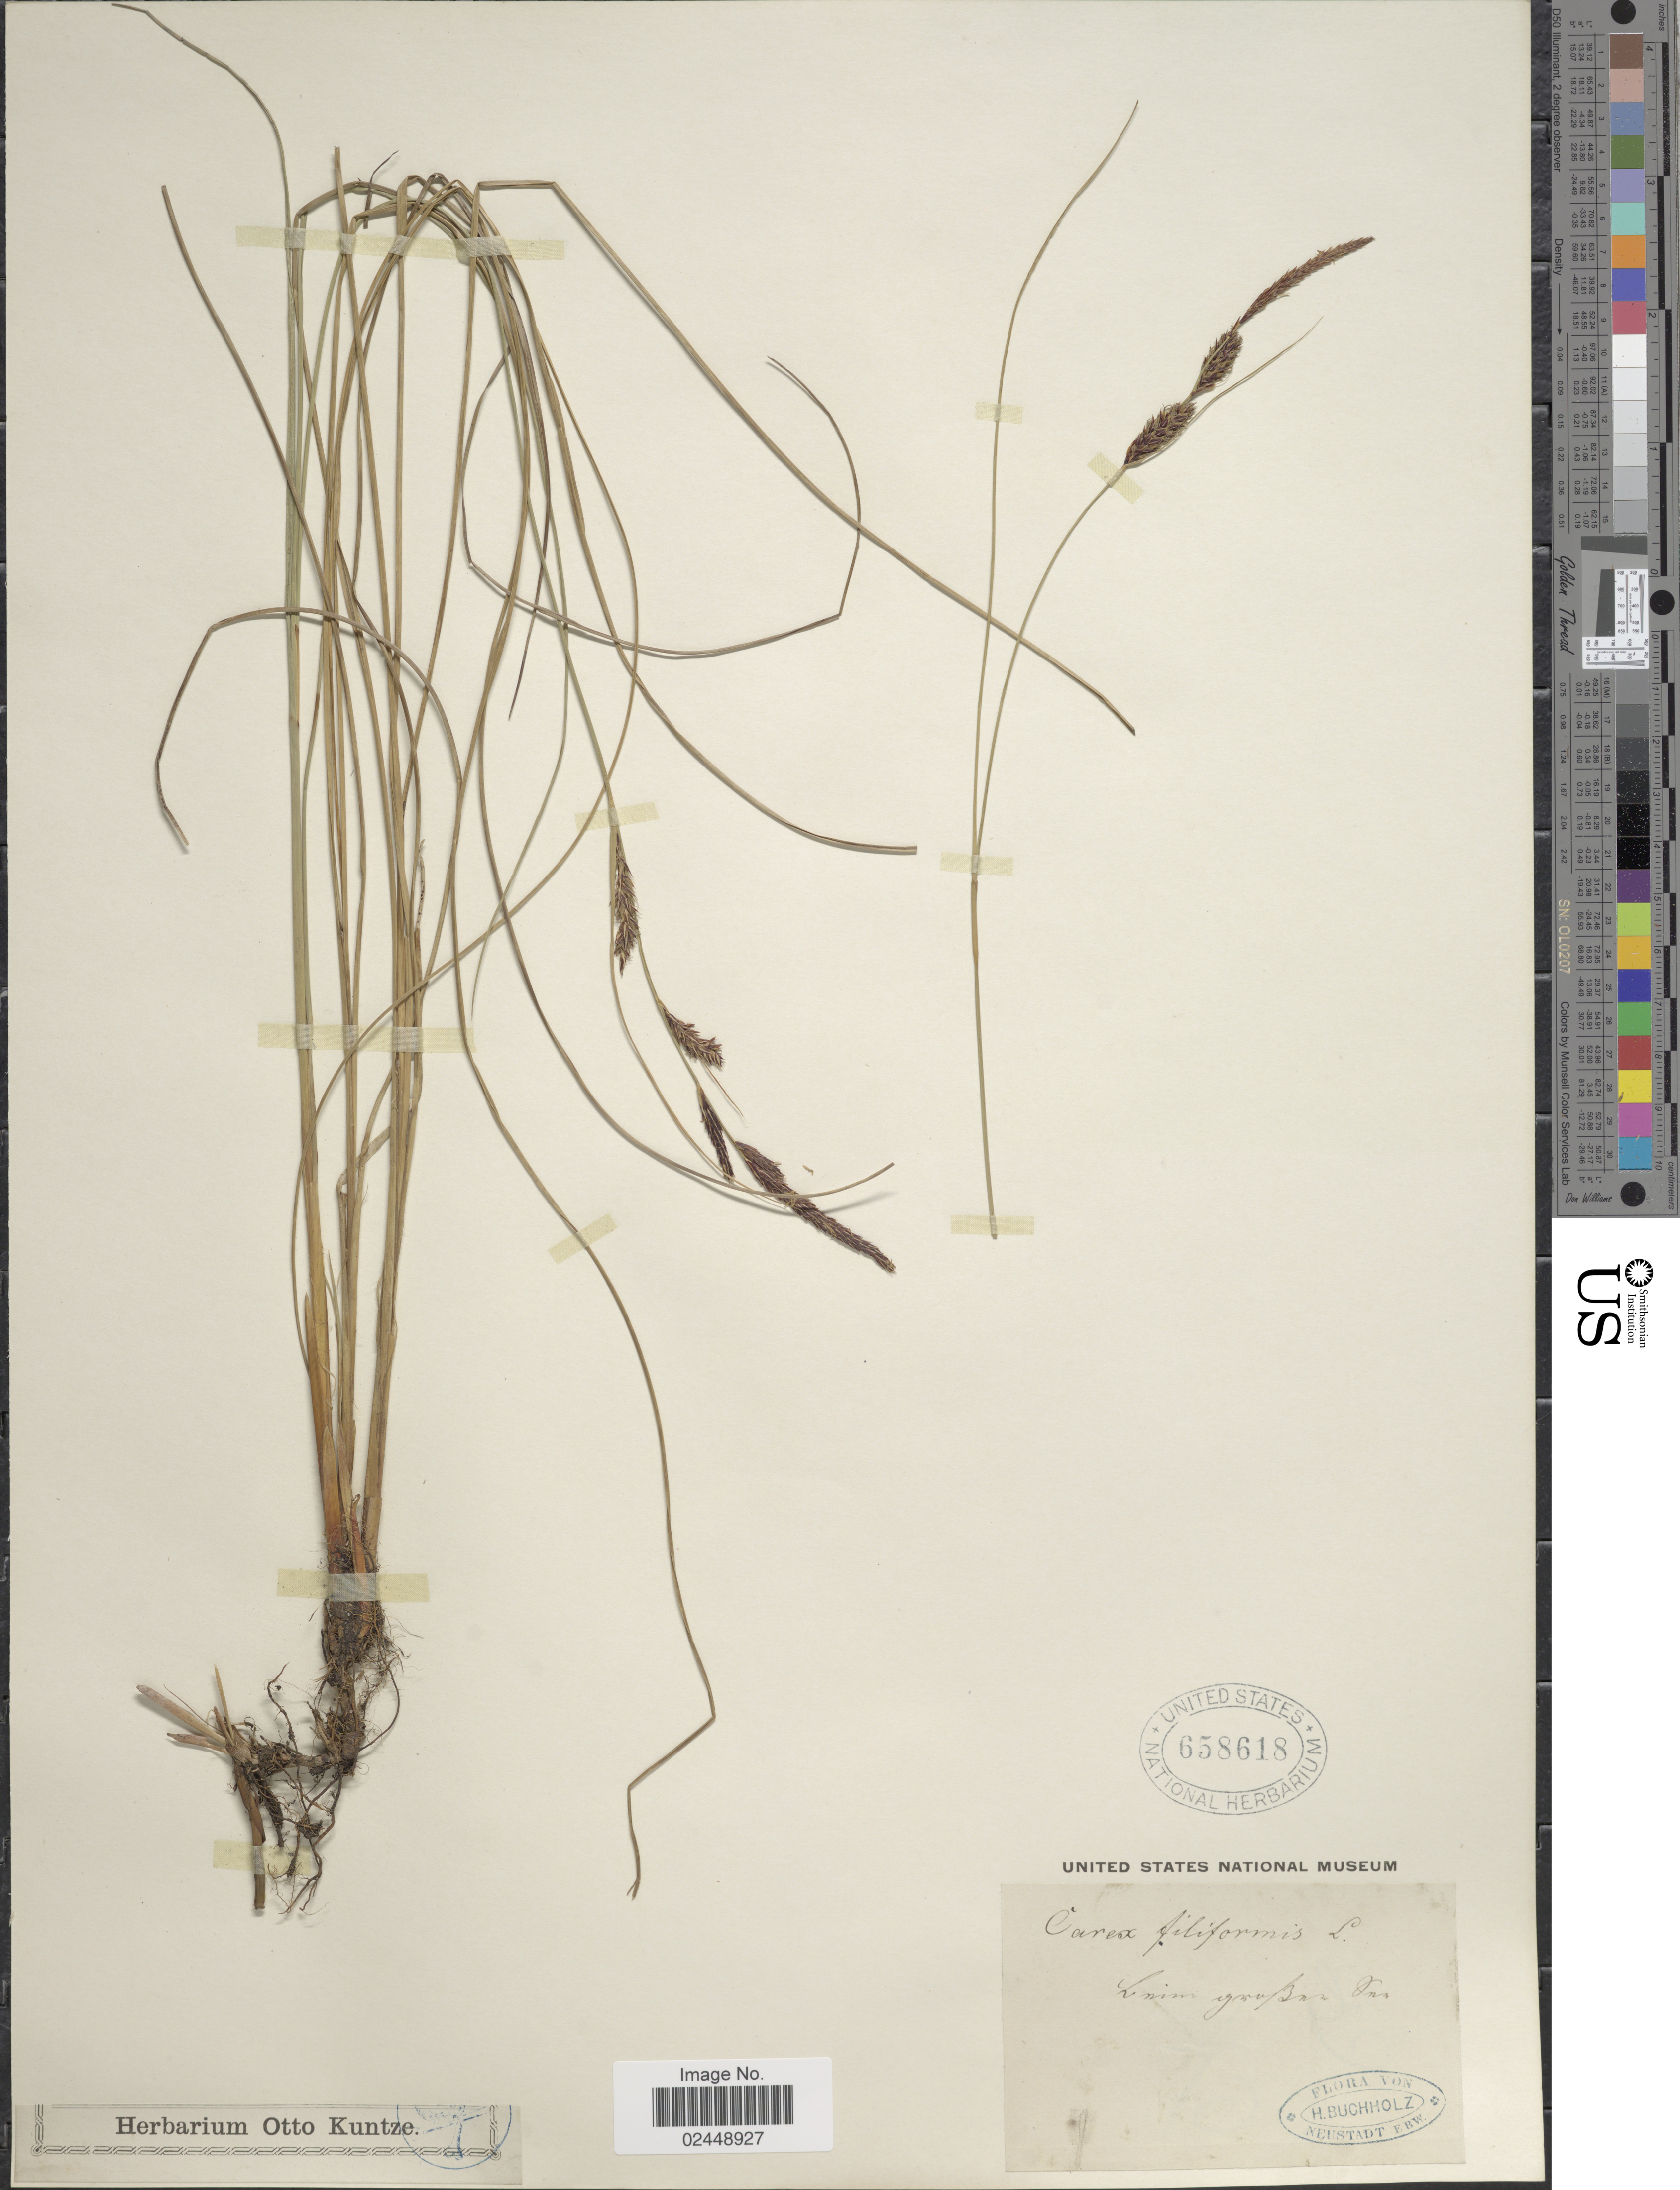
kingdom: Plantae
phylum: Tracheophyta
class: Liliopsida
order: Poales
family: Cyperaceae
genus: Carex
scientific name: Carex lasiocarpa var. lasiocarpa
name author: Ehrh.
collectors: H. Buchholz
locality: Lnim grouban Ins. [unsure placement] [interpreted]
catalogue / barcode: US 658618